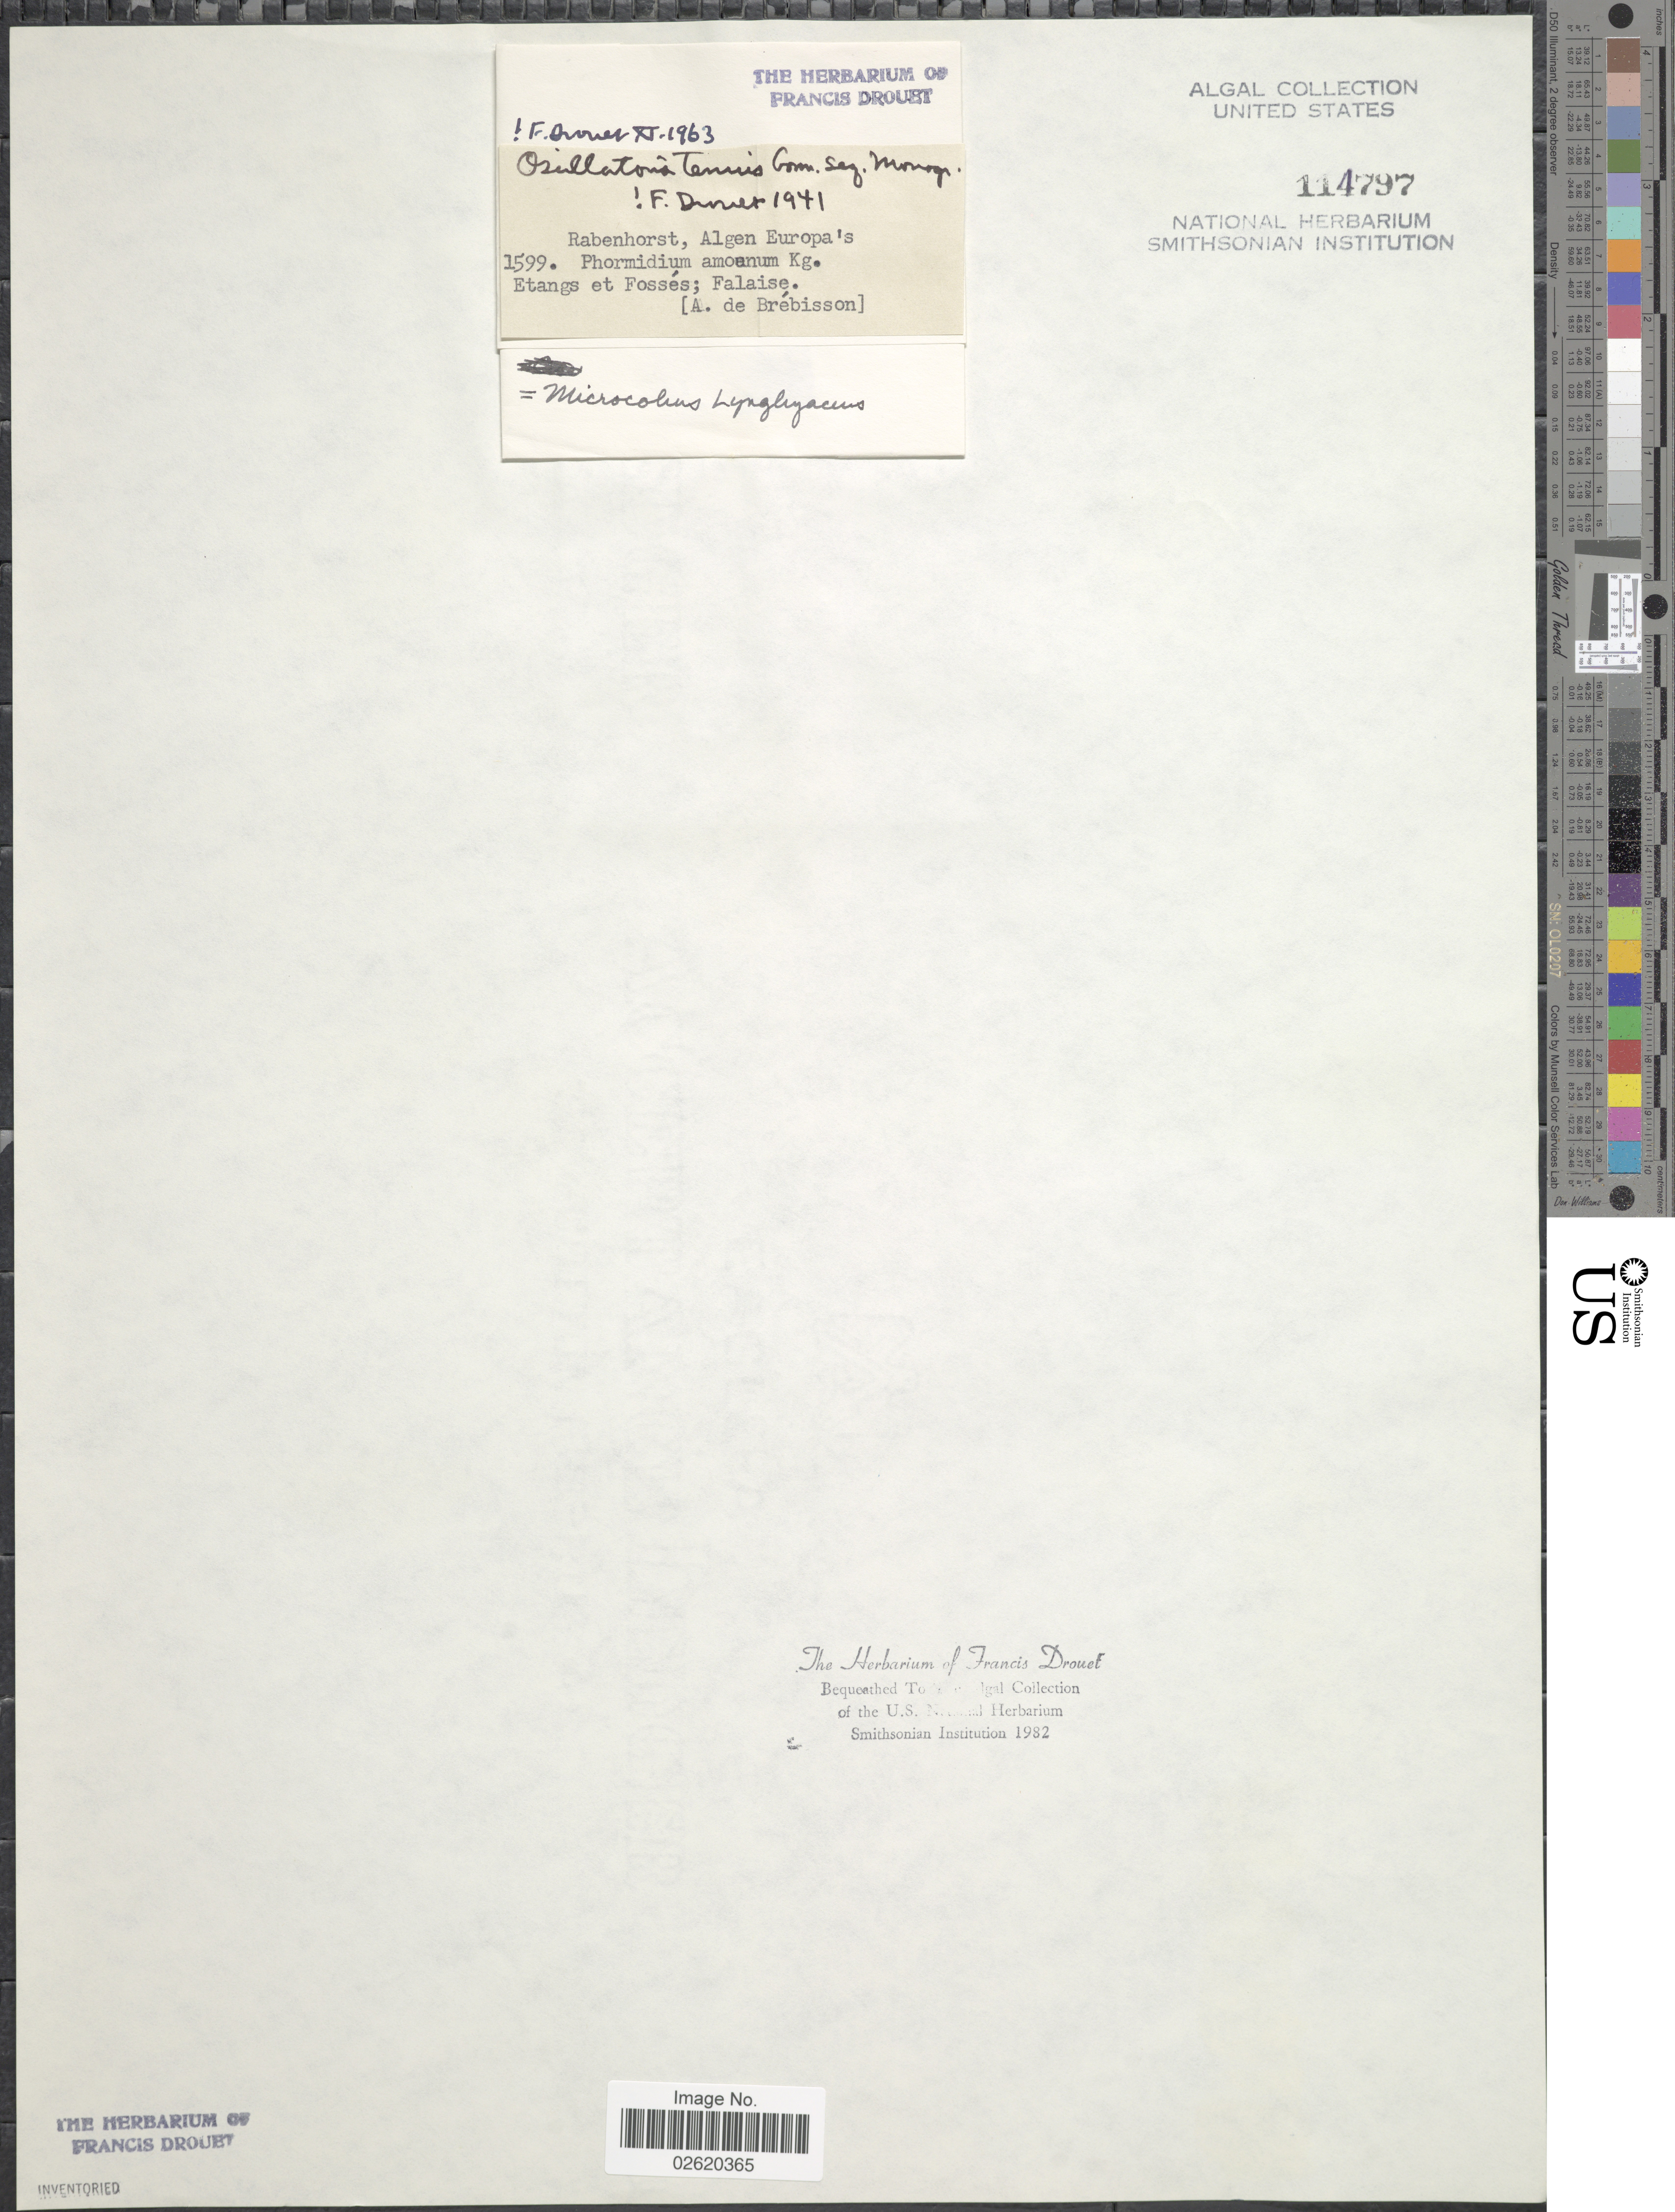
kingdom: Bacteria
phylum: Cyanobacteria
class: Cyanobacteriia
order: Cyanobacteriales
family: Microcoleaceae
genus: Microcoleus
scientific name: Microcoleus lyngbyaceus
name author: Kütz. ex Forti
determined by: Drouet, F. E.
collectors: L. A. de Brébisson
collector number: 1599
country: France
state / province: Normandie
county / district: Calvados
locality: Falaise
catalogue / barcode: US 114797